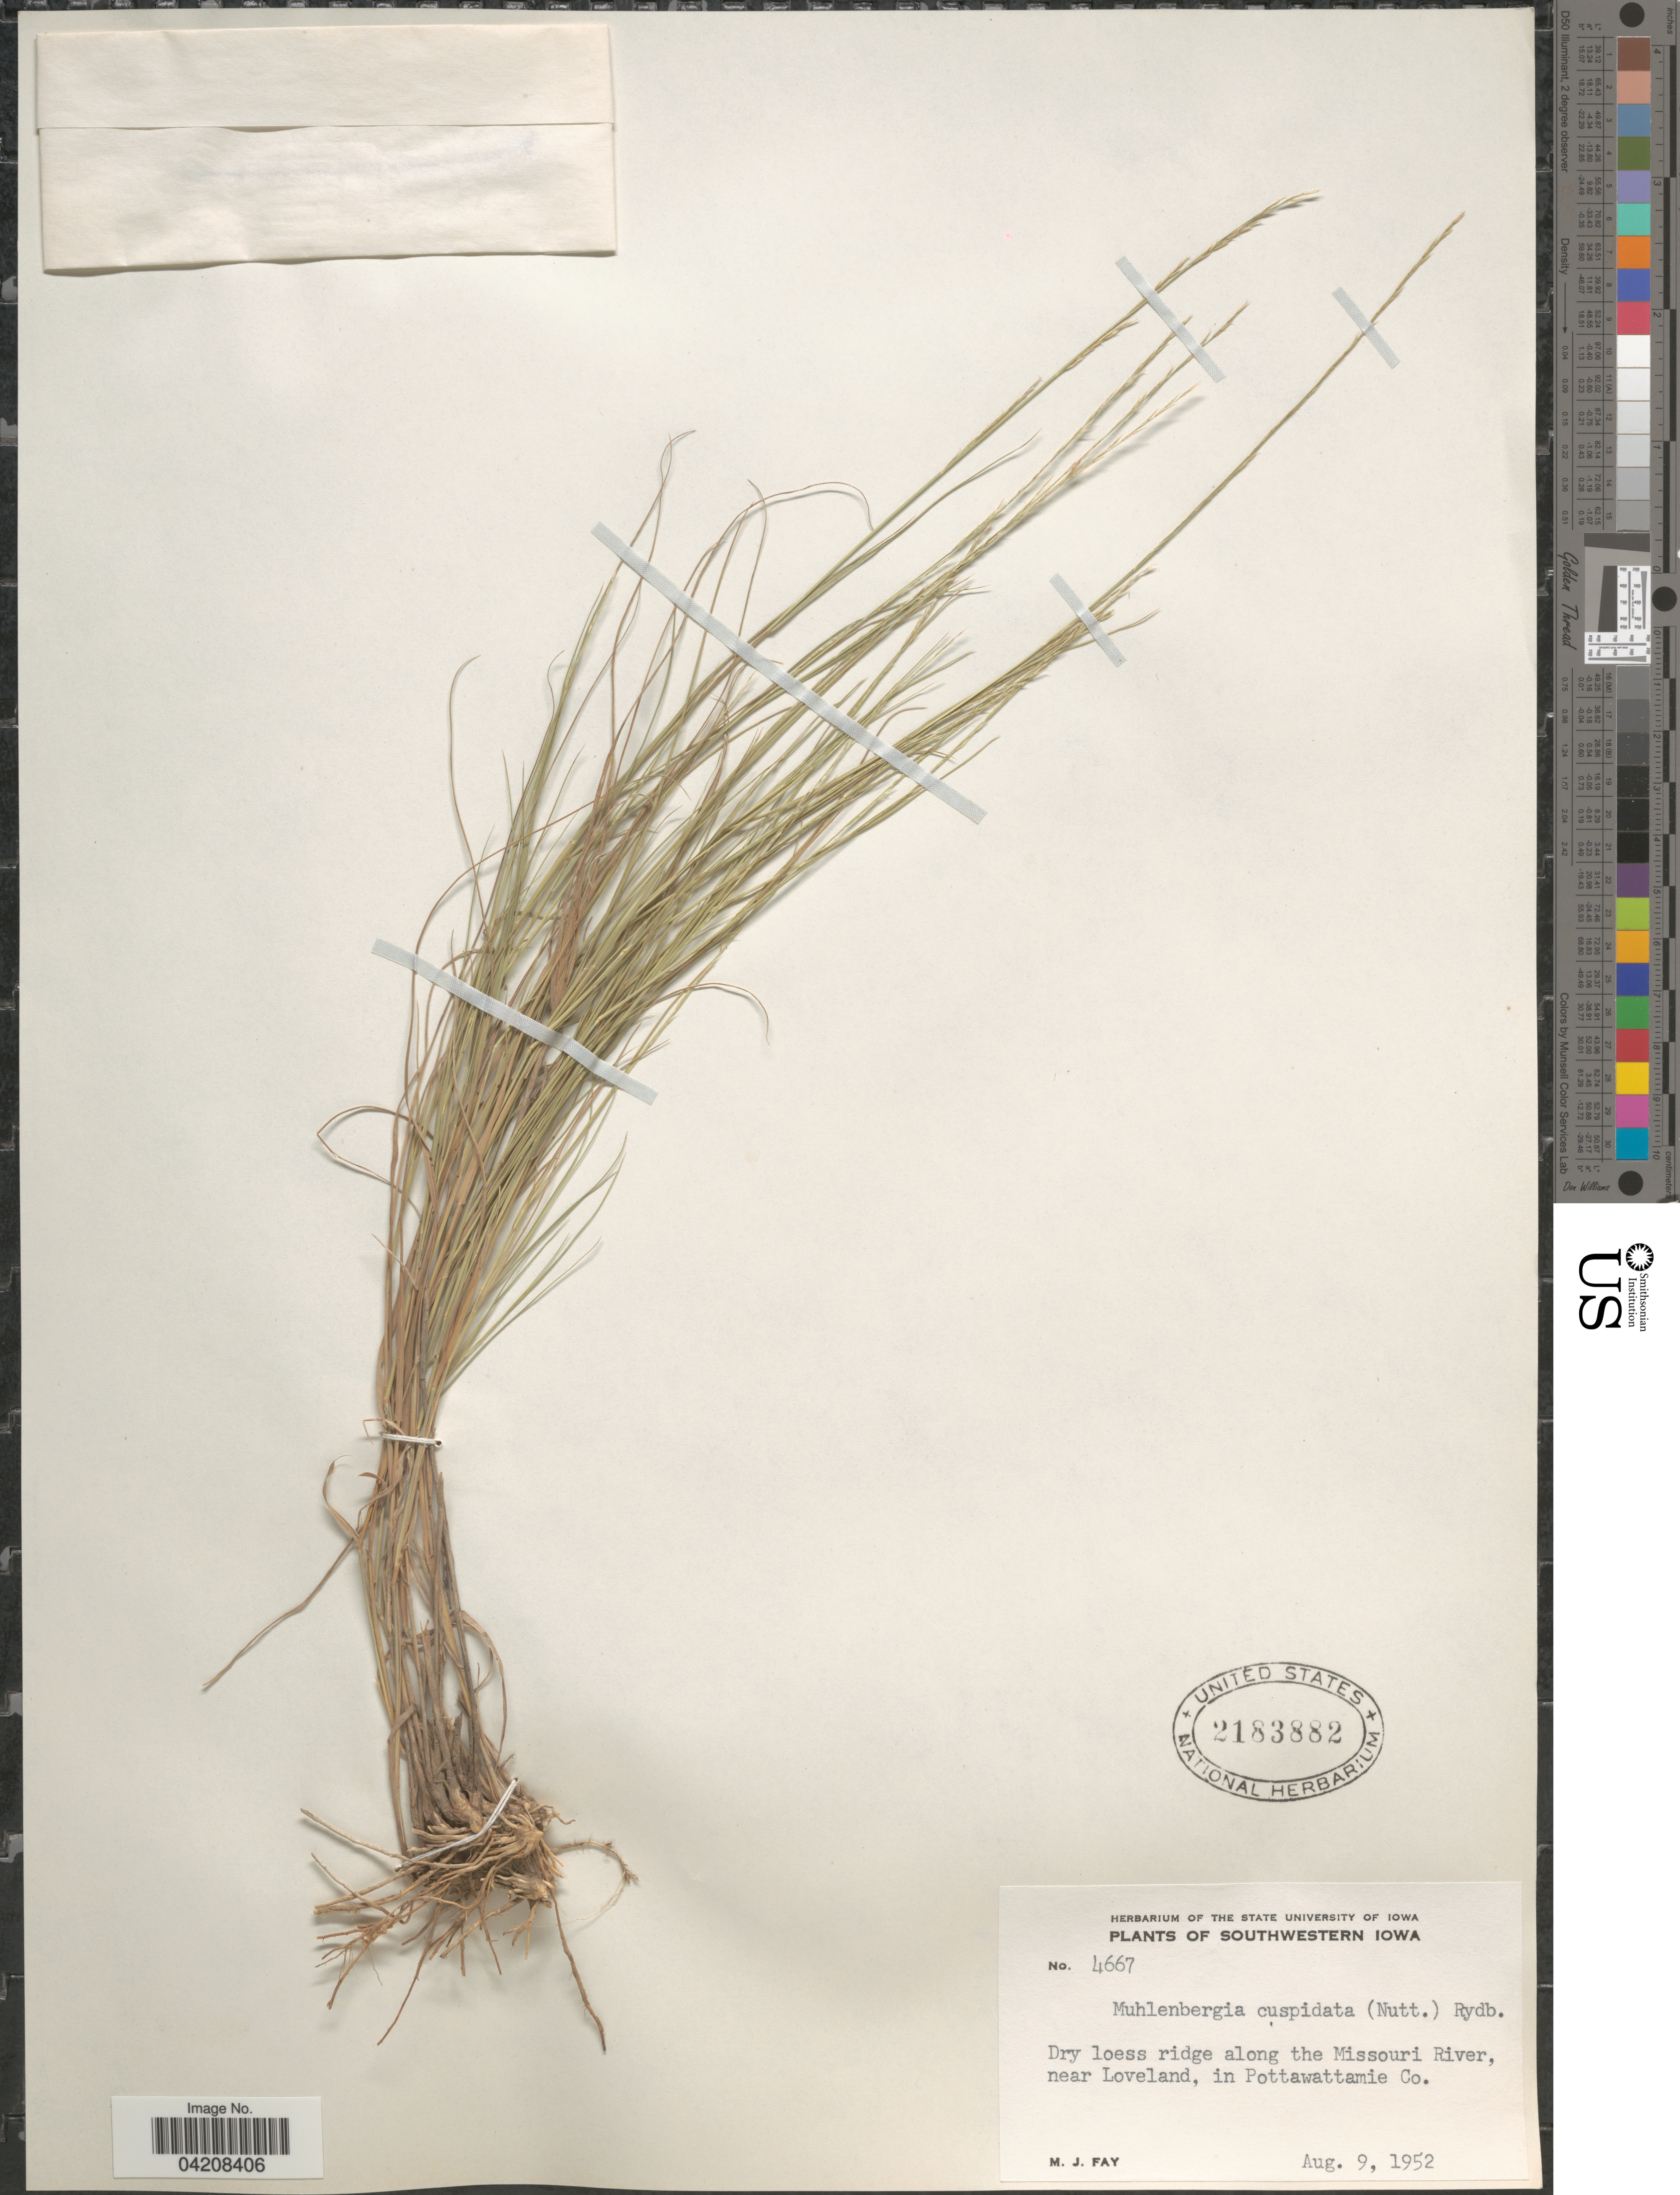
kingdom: Plantae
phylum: Tracheophyta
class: Liliopsida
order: Poales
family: Poaceae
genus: Muhlenbergia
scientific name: Muhlenbergia cuspidata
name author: (Torr. ex Hook.) Rydb.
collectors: M. Fay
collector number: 4667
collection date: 1952-08-09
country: United States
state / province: Iowa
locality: Southwestern Iowa. Dry loess ridge along the Missouri River, near Loveland, in Pottawattamie Co.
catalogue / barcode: US 2183882